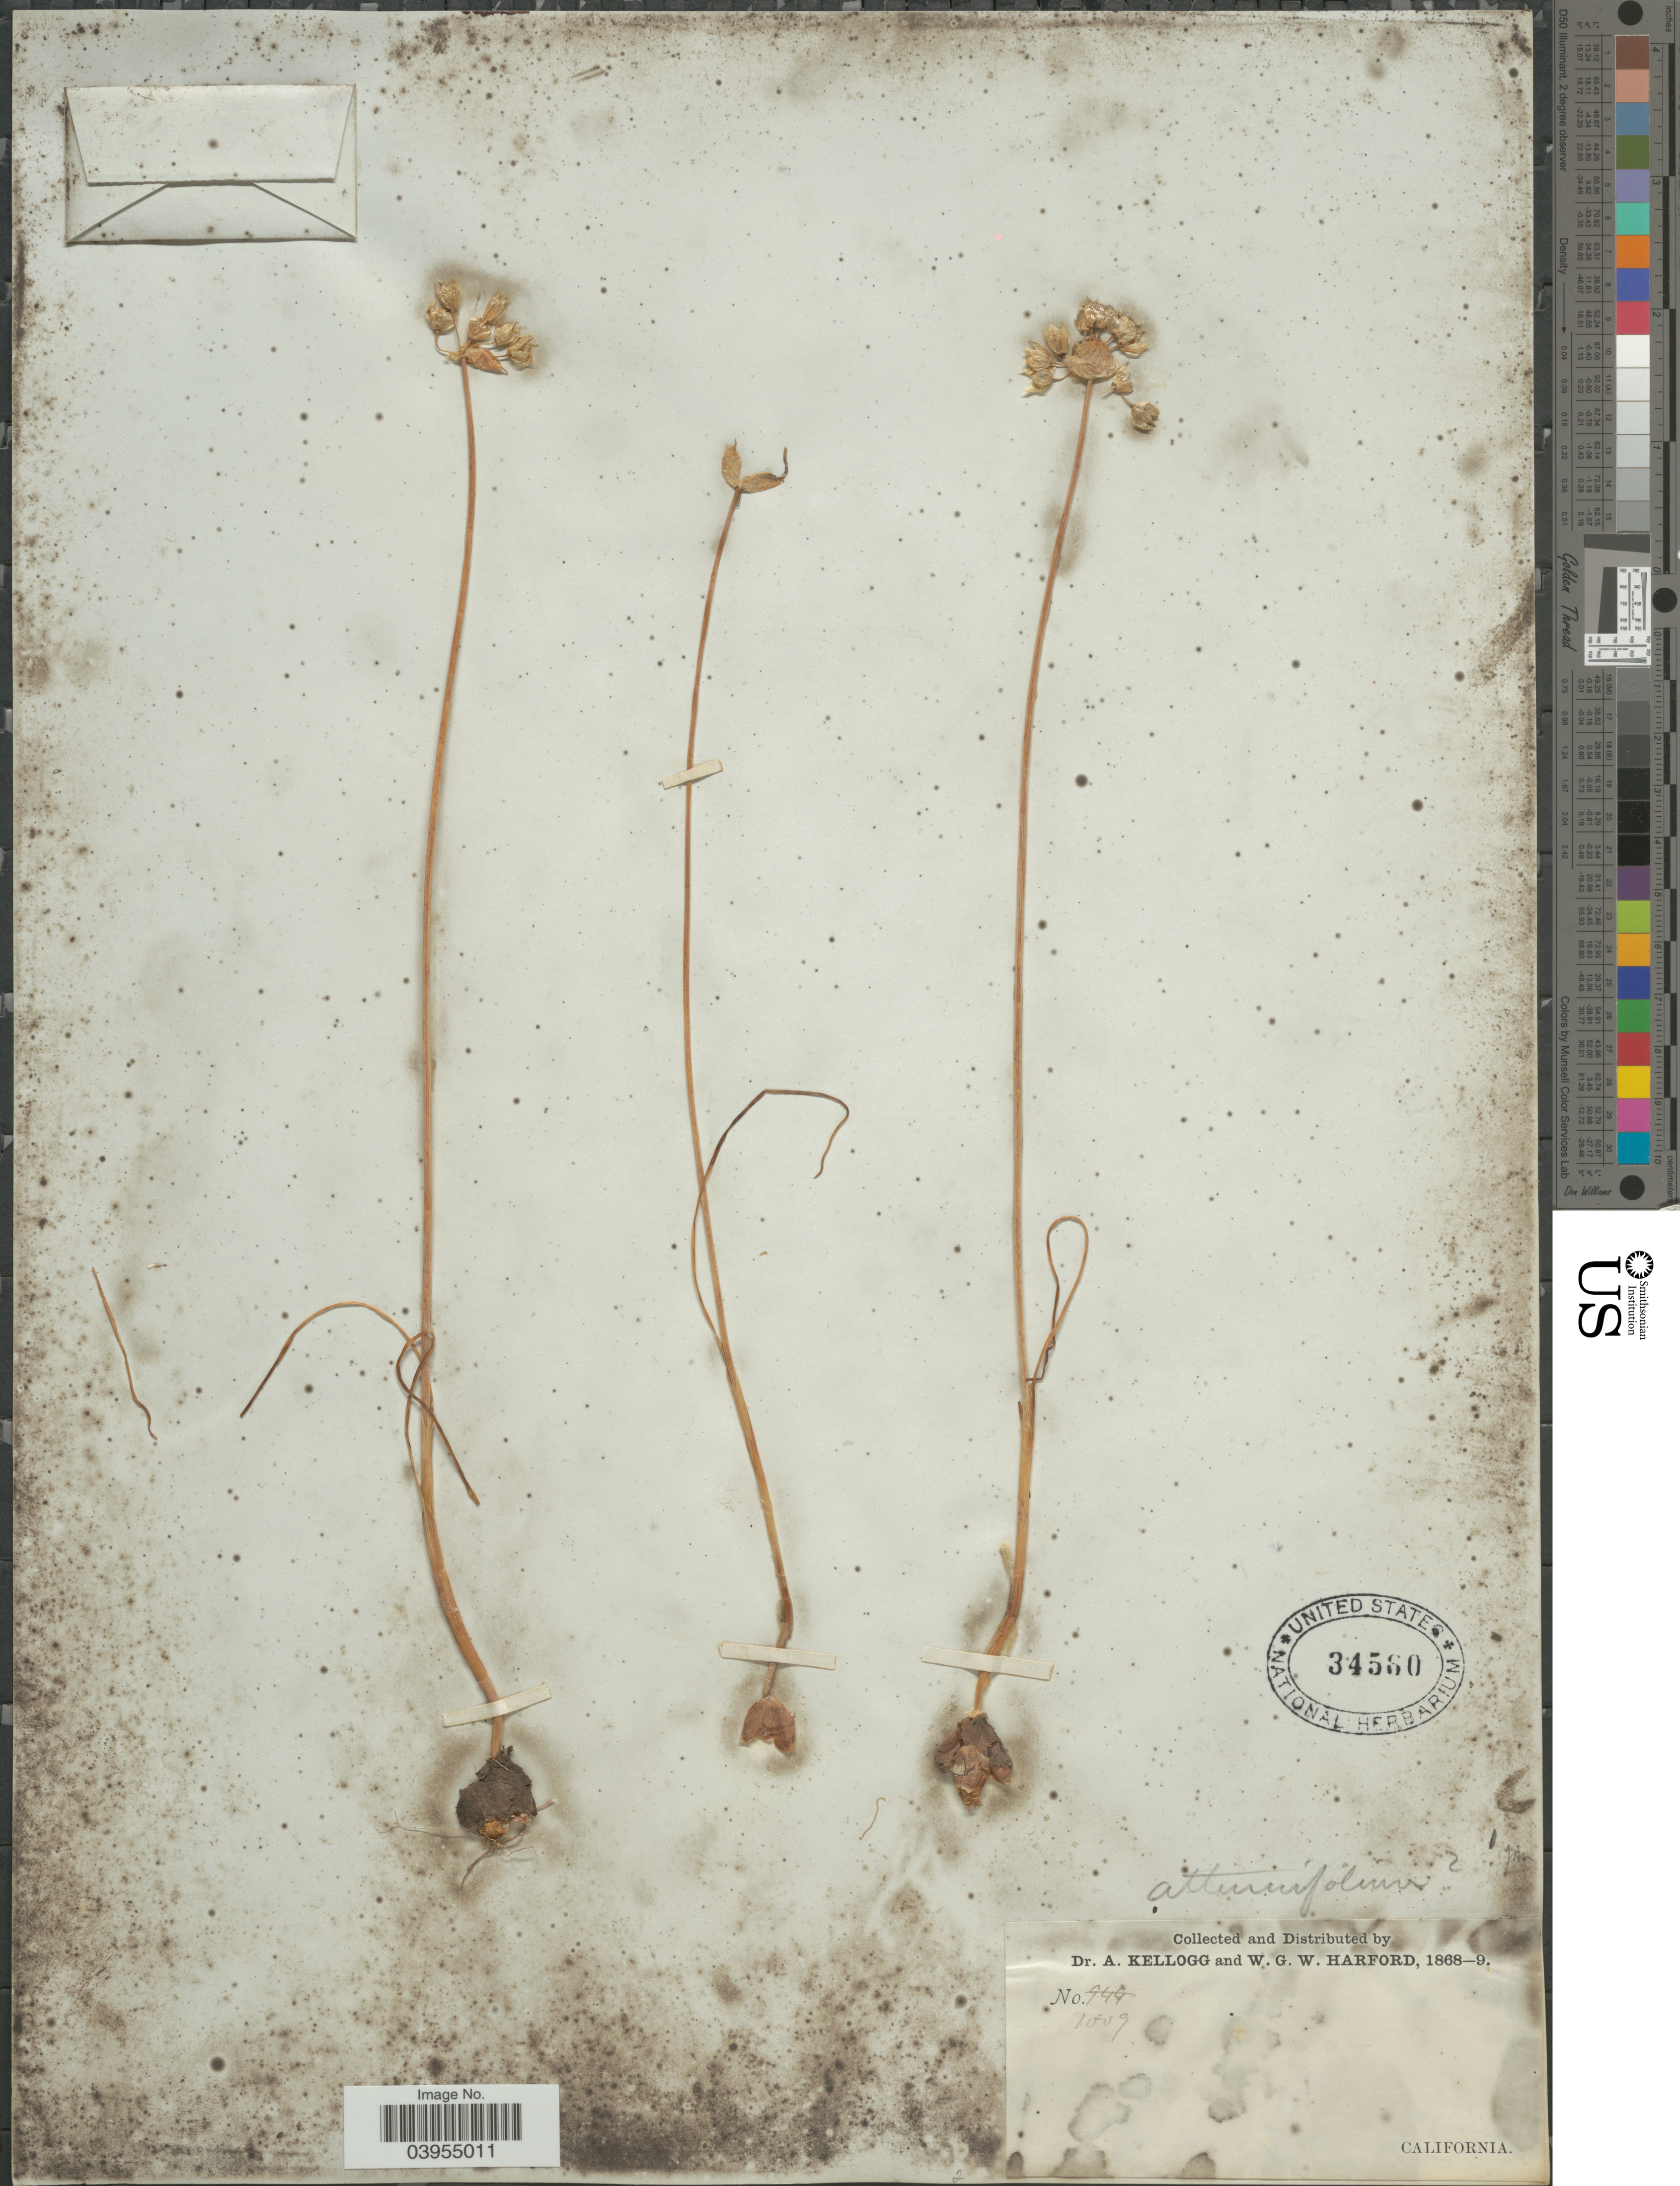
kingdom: Plantae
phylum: Tracheophyta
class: Liliopsida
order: Asparagales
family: Amaryllidaceae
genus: Allium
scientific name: Allium attenuifolium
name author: Kellogg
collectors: A. Kellogg & W. G. W. Harford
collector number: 1009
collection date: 1868/1869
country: United States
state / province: California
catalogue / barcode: US 34560